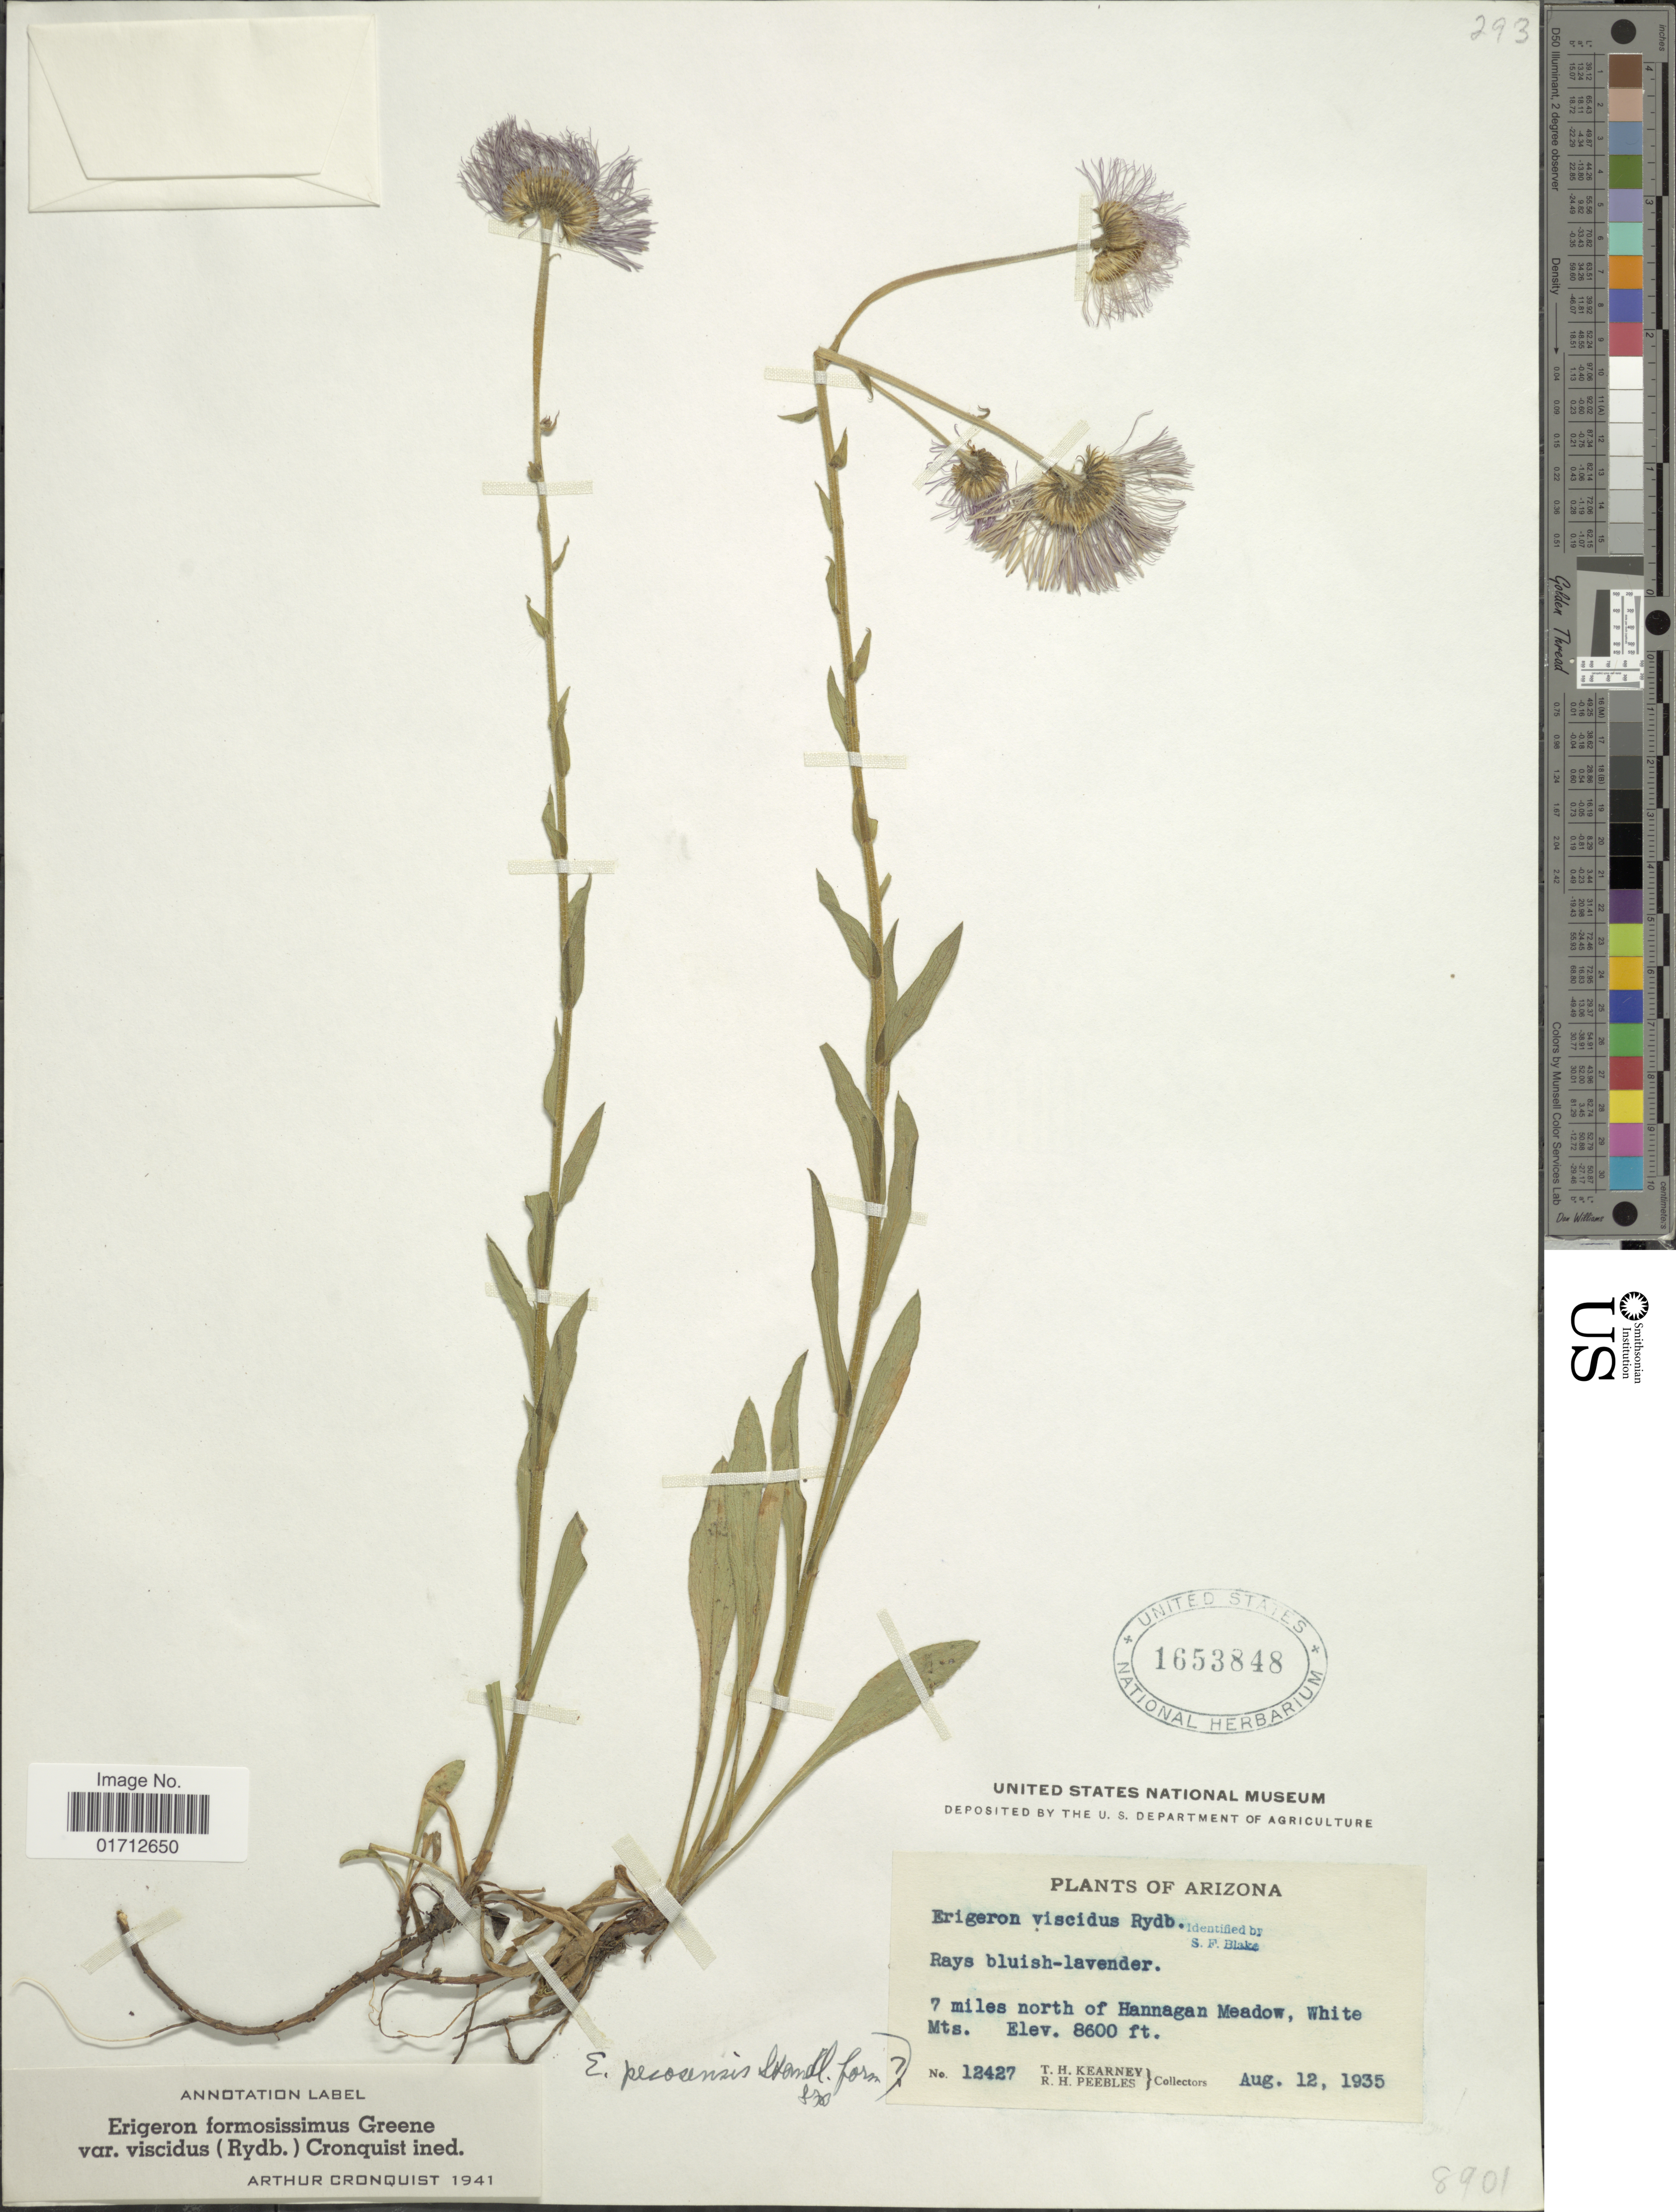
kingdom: Plantae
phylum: Tracheophyta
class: Magnoliopsida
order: Asterales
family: Asteraceae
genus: Erigeron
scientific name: Erigeron formosissimus var. viscidus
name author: (Rydb.) Cronq.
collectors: T. H. Kearney & R. H. Peebles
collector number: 12427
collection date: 1935-08-12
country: United States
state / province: Arizona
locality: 7 miles north of Hannagan Meadow, White Mts.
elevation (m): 2621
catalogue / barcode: US 1653848